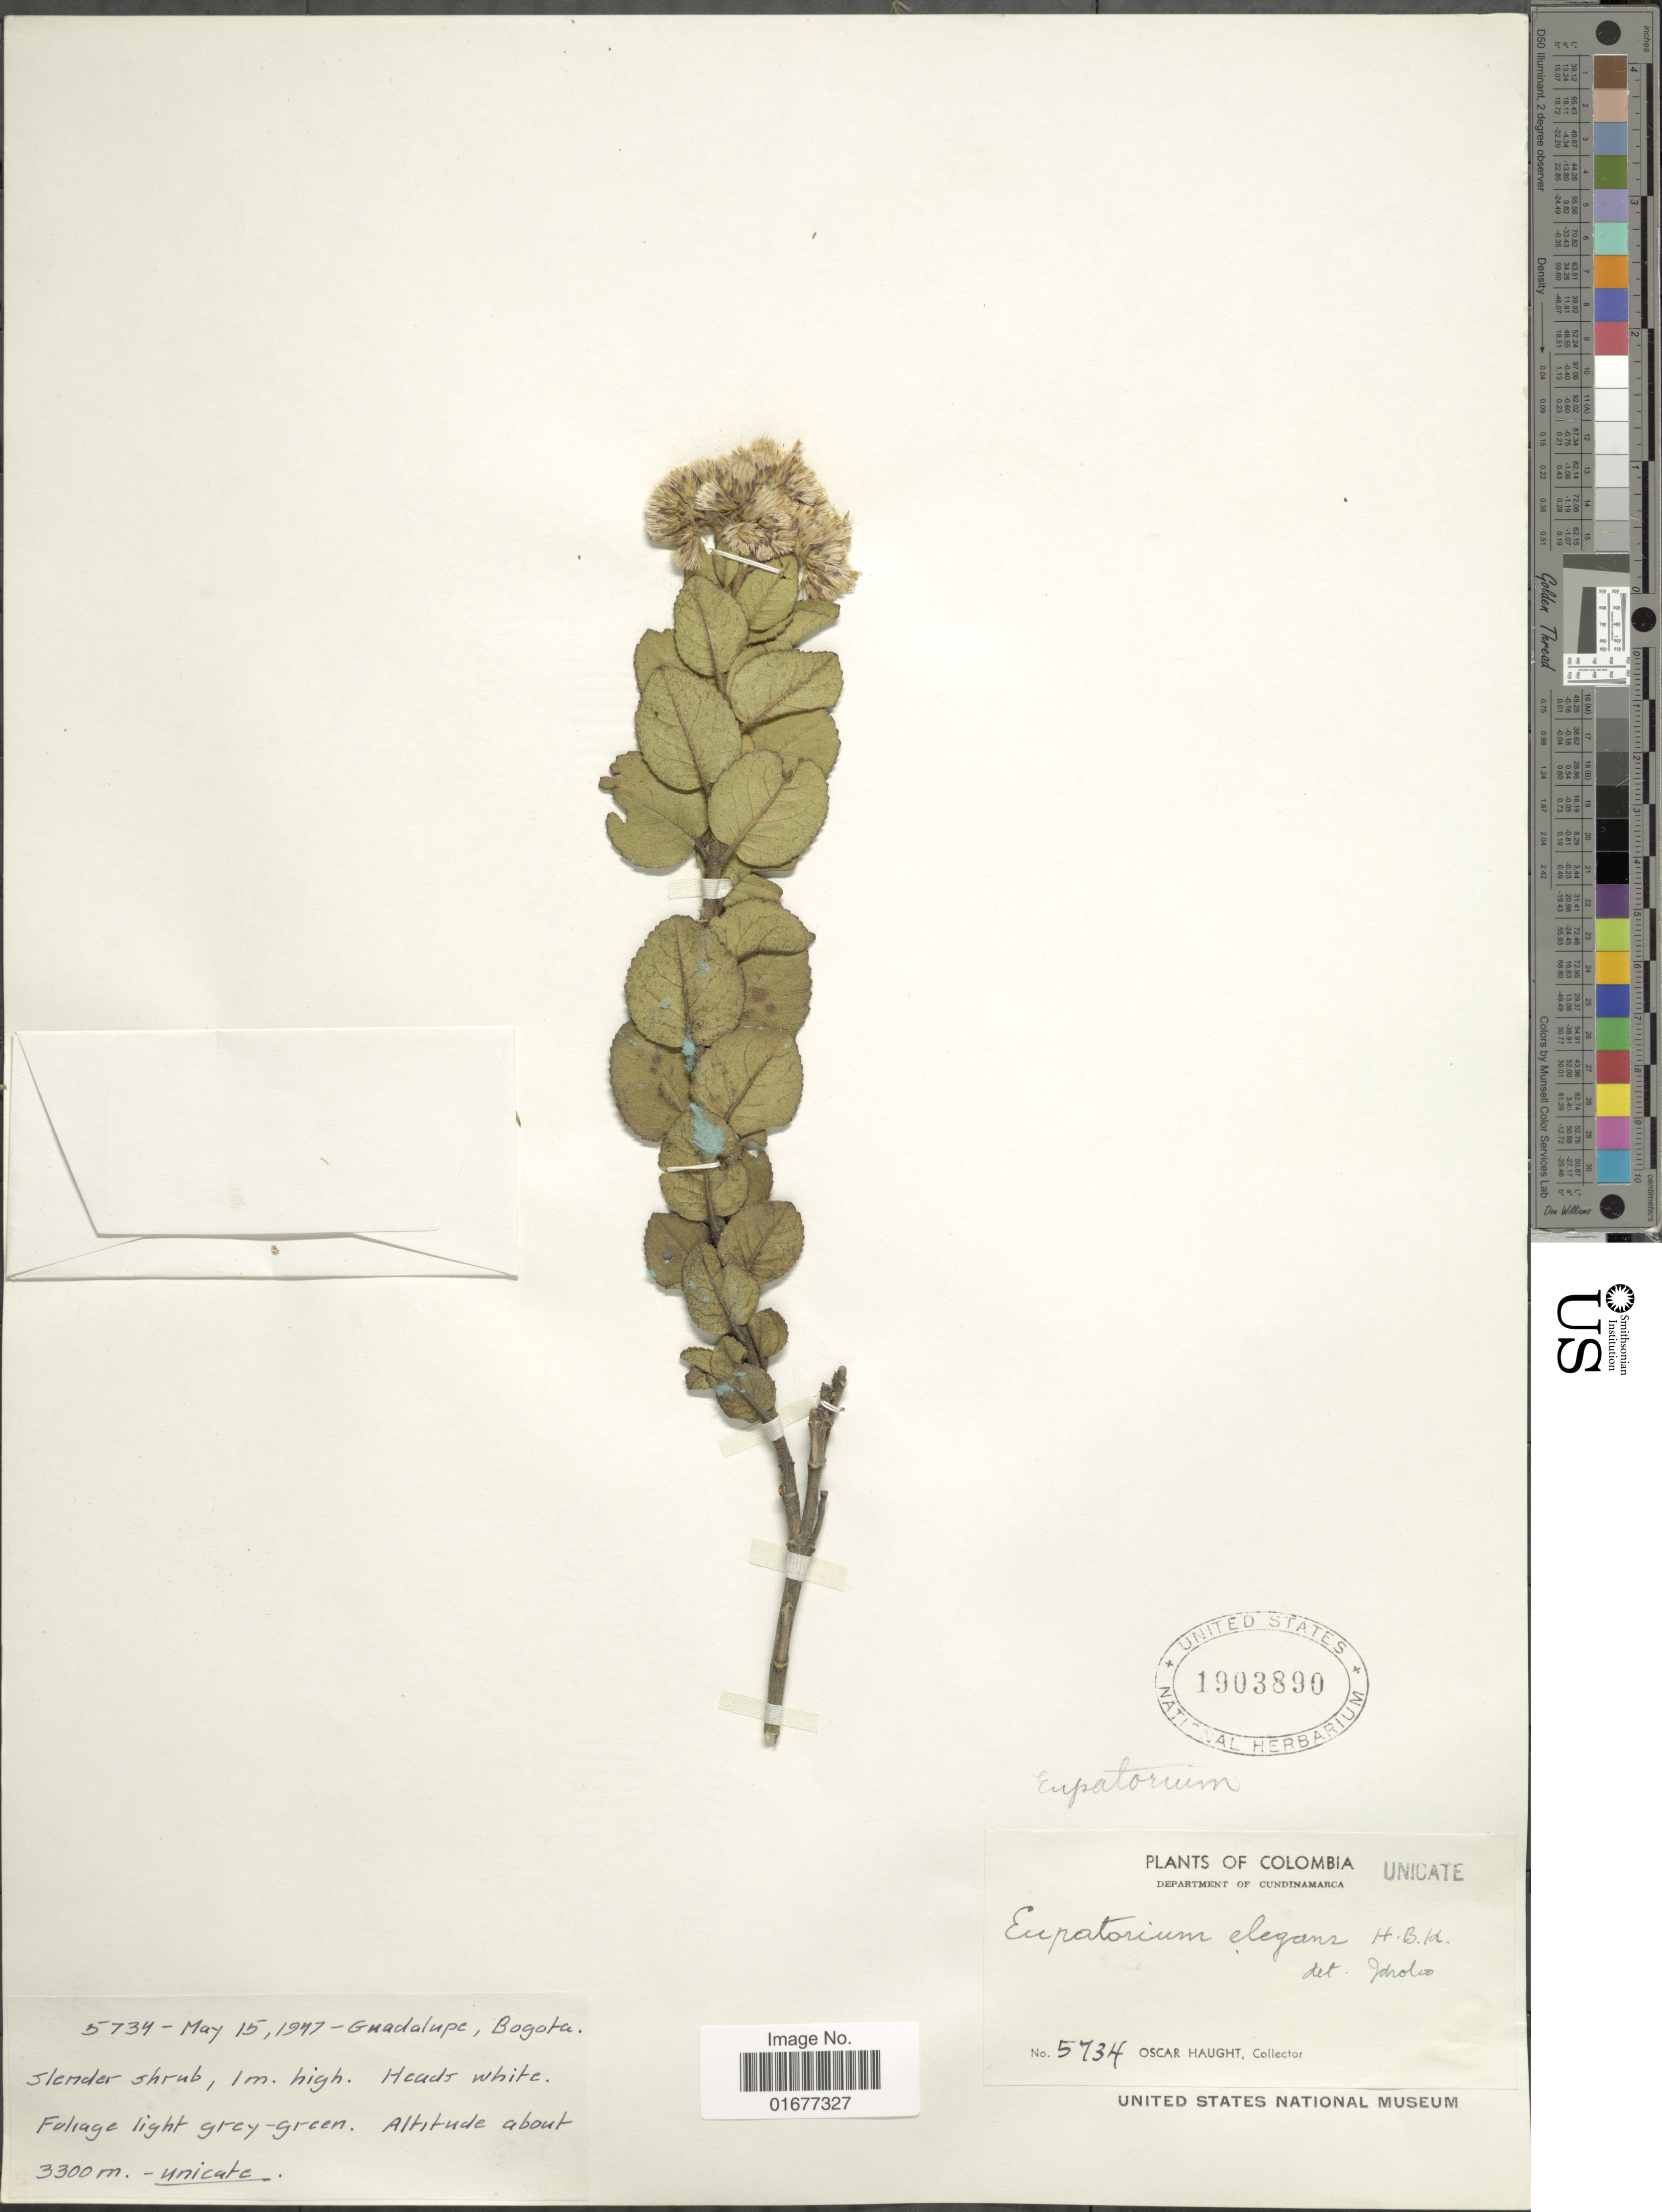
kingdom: Plantae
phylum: Tracheophyta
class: Magnoliopsida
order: Asterales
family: Asteraceae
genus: Ageratina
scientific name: Ageratina elegans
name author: (Kunth) R.M. King & H. Rob.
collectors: O. L. Haught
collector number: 5734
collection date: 1947-05-15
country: Colombia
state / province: Cundinamarca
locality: Department of Cundinamarca, Guadalupe, Bogota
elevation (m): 3300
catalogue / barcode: US 1903890